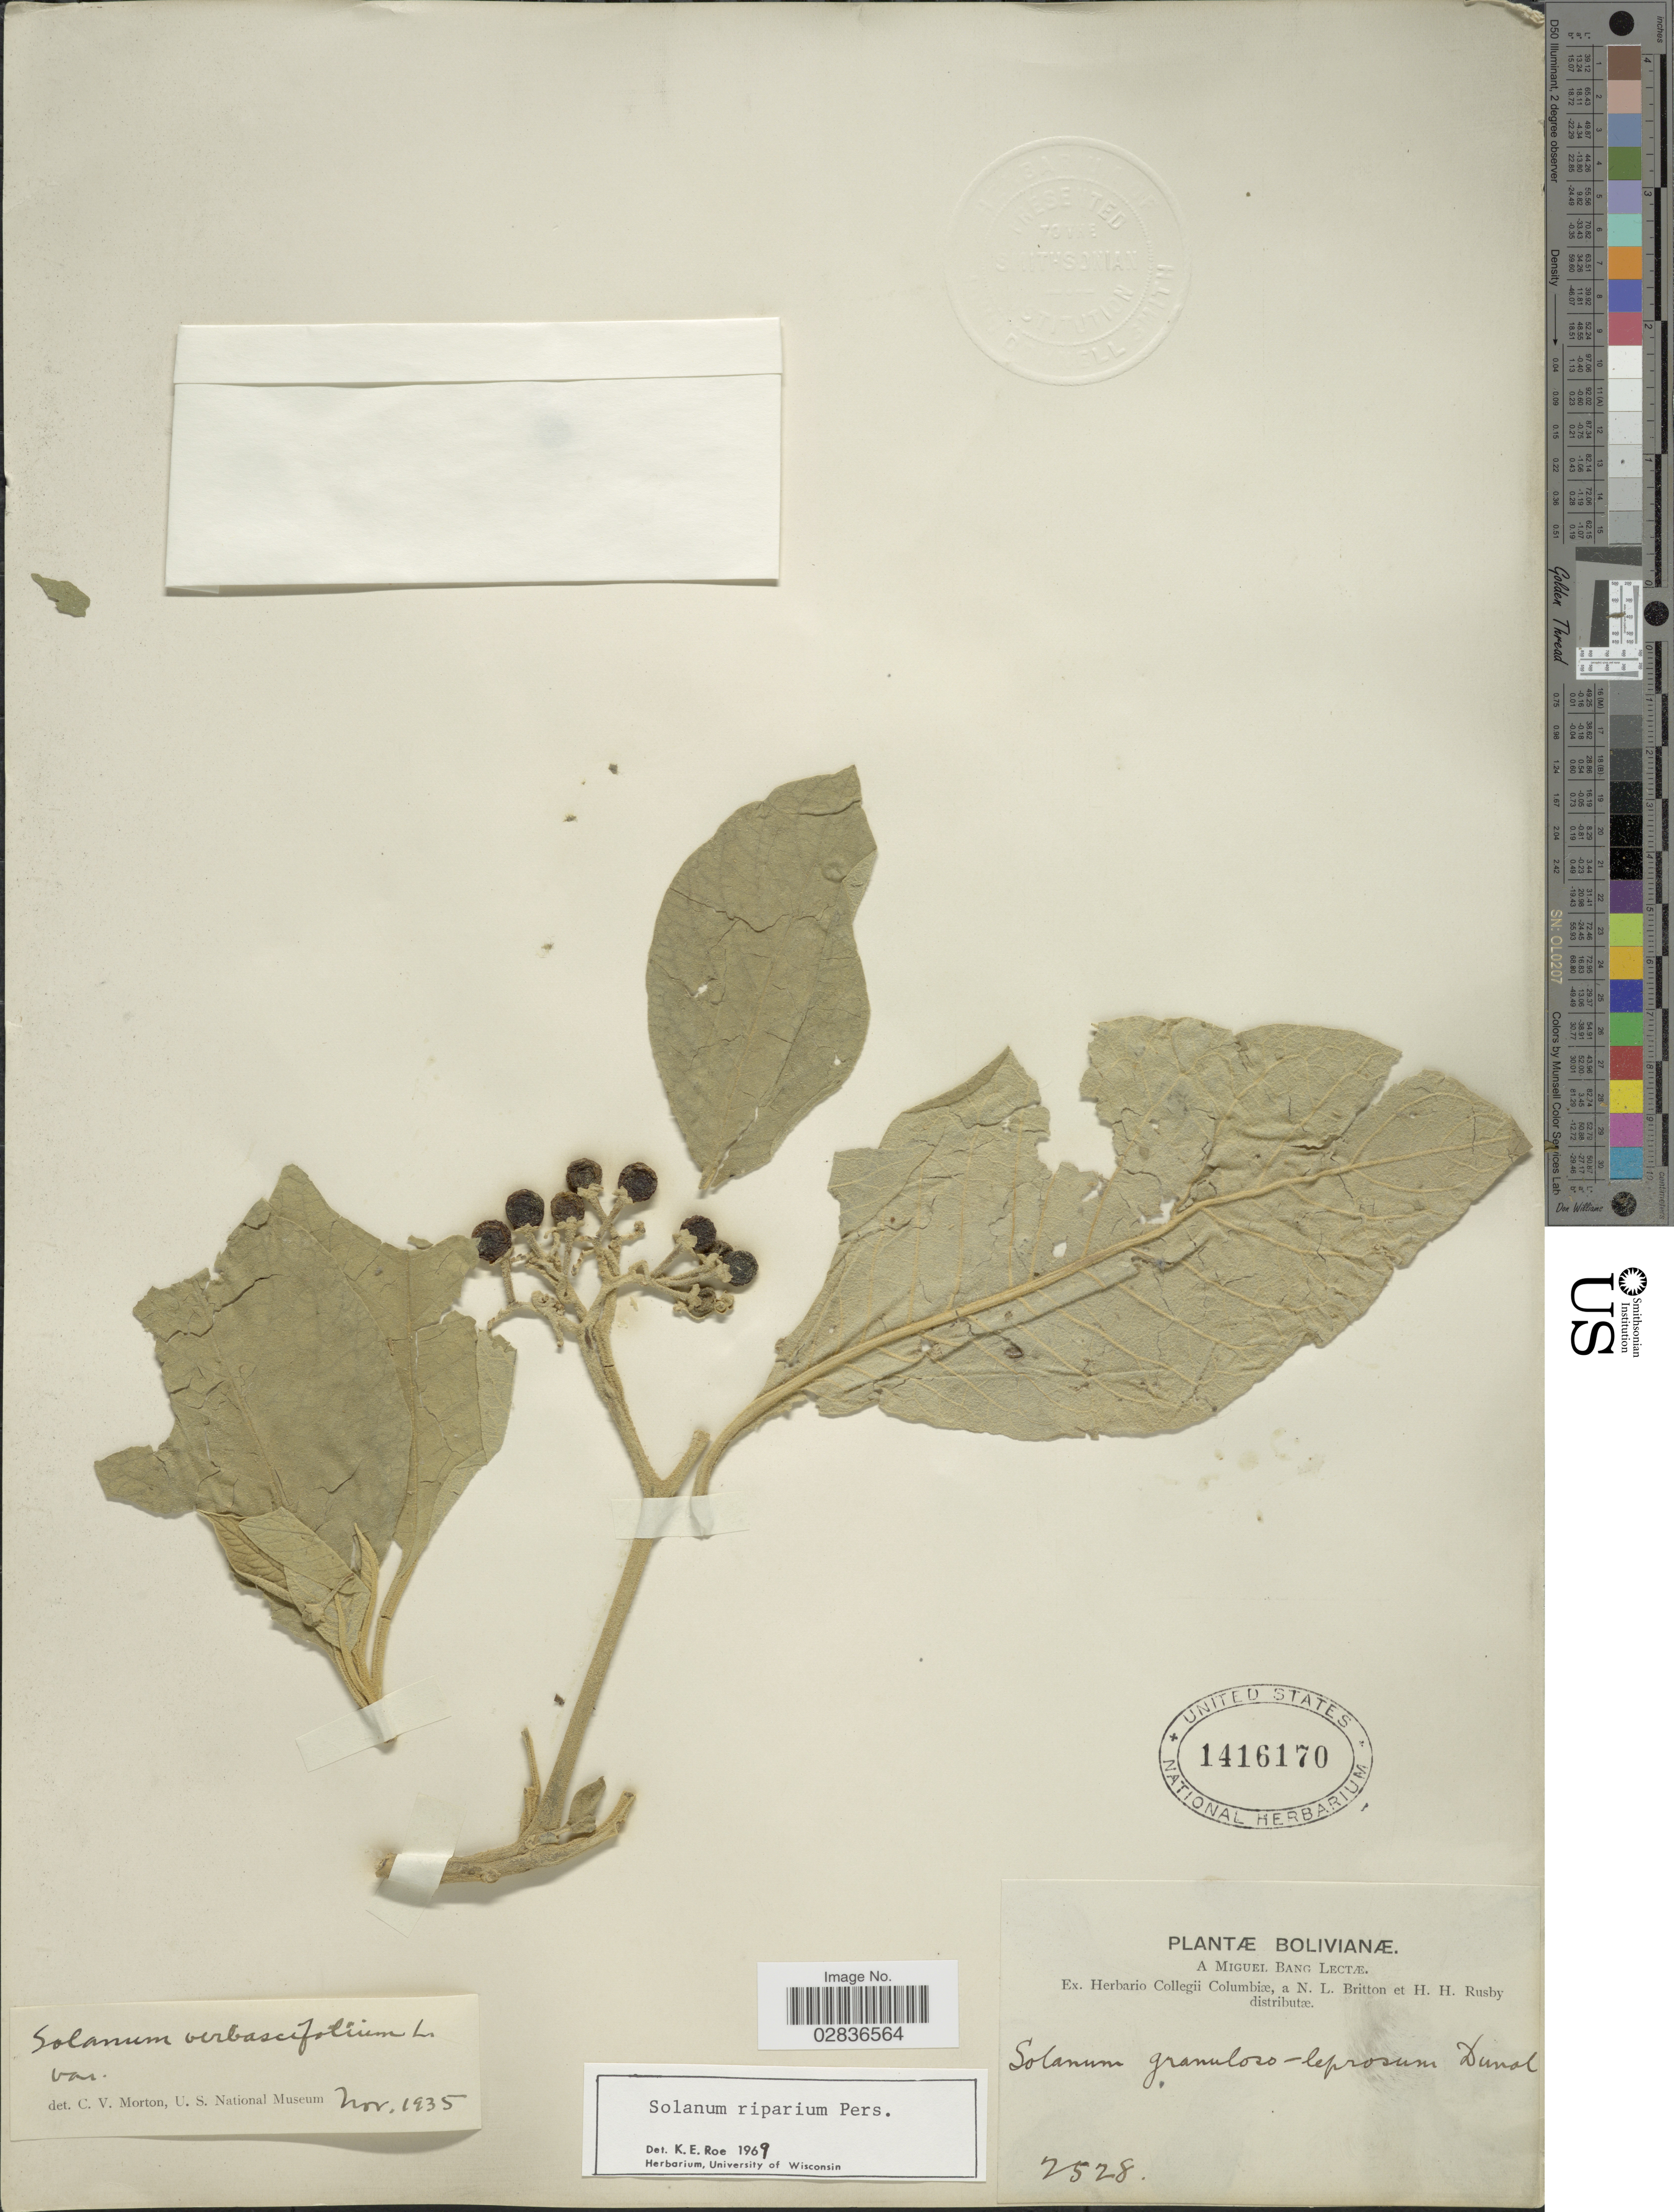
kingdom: Plantae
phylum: Tracheophyta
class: Magnoliopsida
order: Solanales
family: Solanaceae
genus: Solanum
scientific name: Solanum riparium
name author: Pers.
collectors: M. Bang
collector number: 2528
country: Bolivia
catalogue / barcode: US 1416170